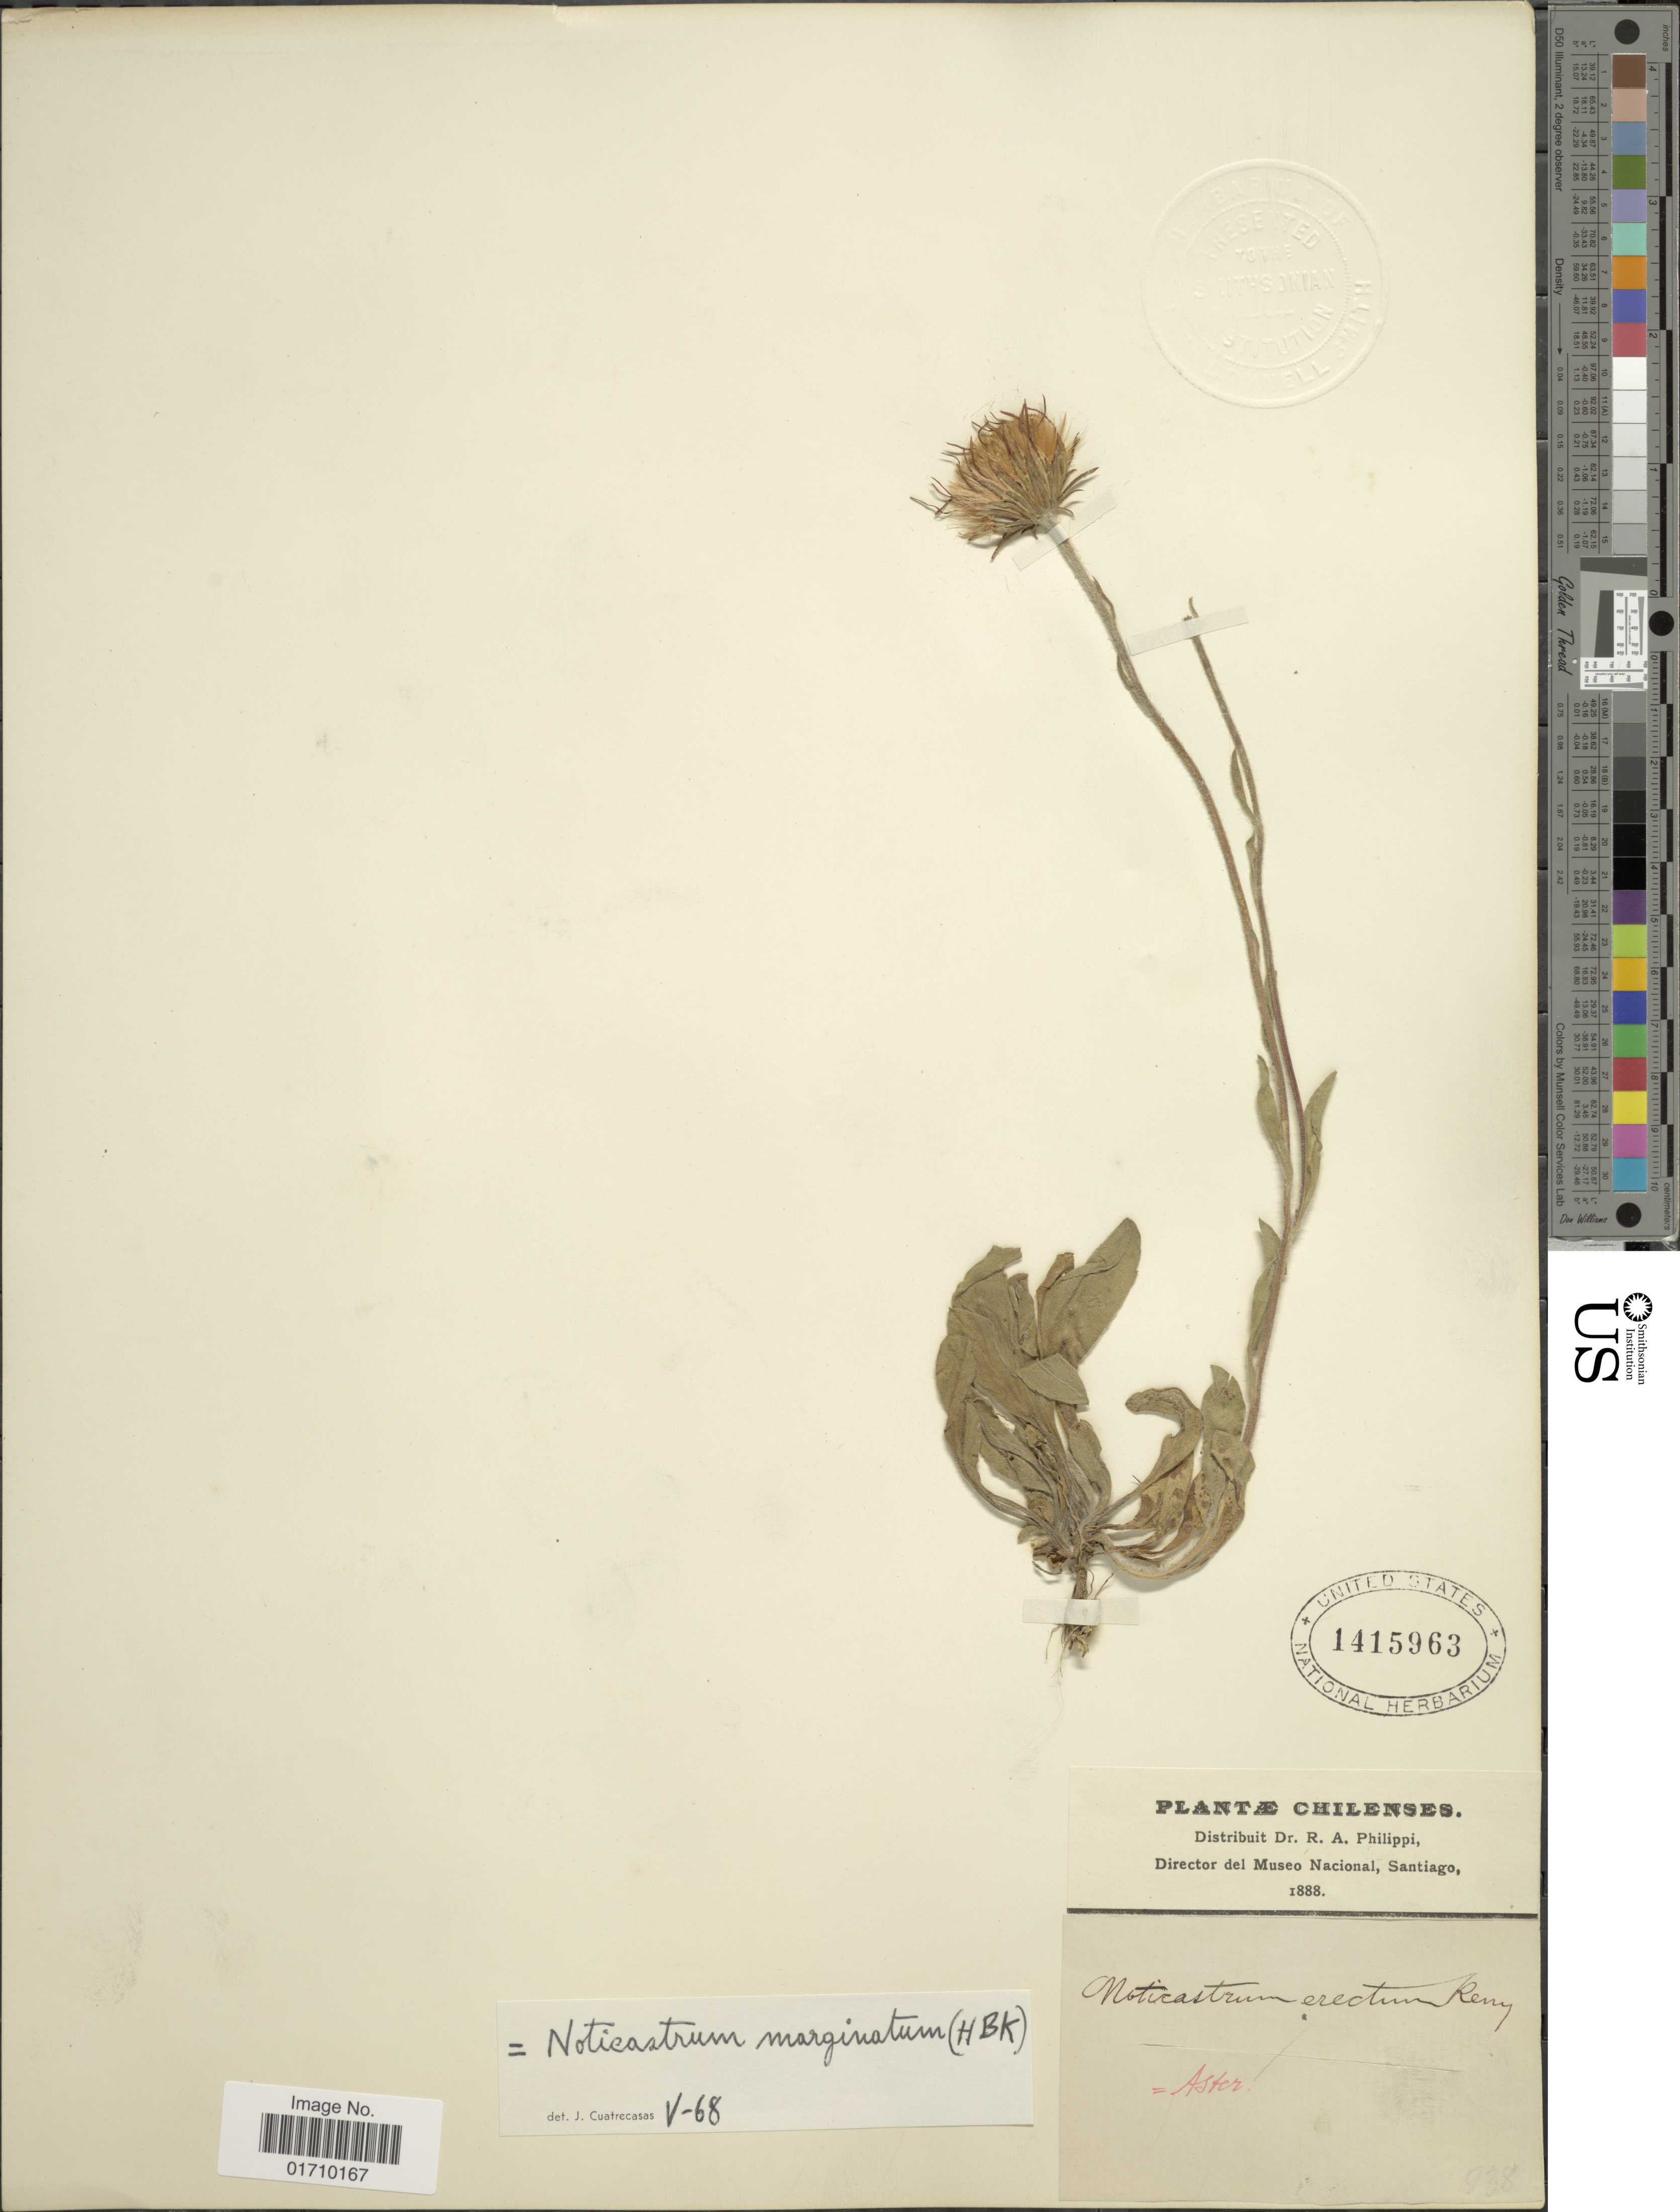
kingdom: Plantae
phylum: Tracheophyta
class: Magnoliopsida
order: Asterales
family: Asteraceae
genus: Noticastrum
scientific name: Noticastrum marginatum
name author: (Kunth) Cuatrec.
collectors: R. A. Philippi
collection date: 1888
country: Chile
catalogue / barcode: US 1415963